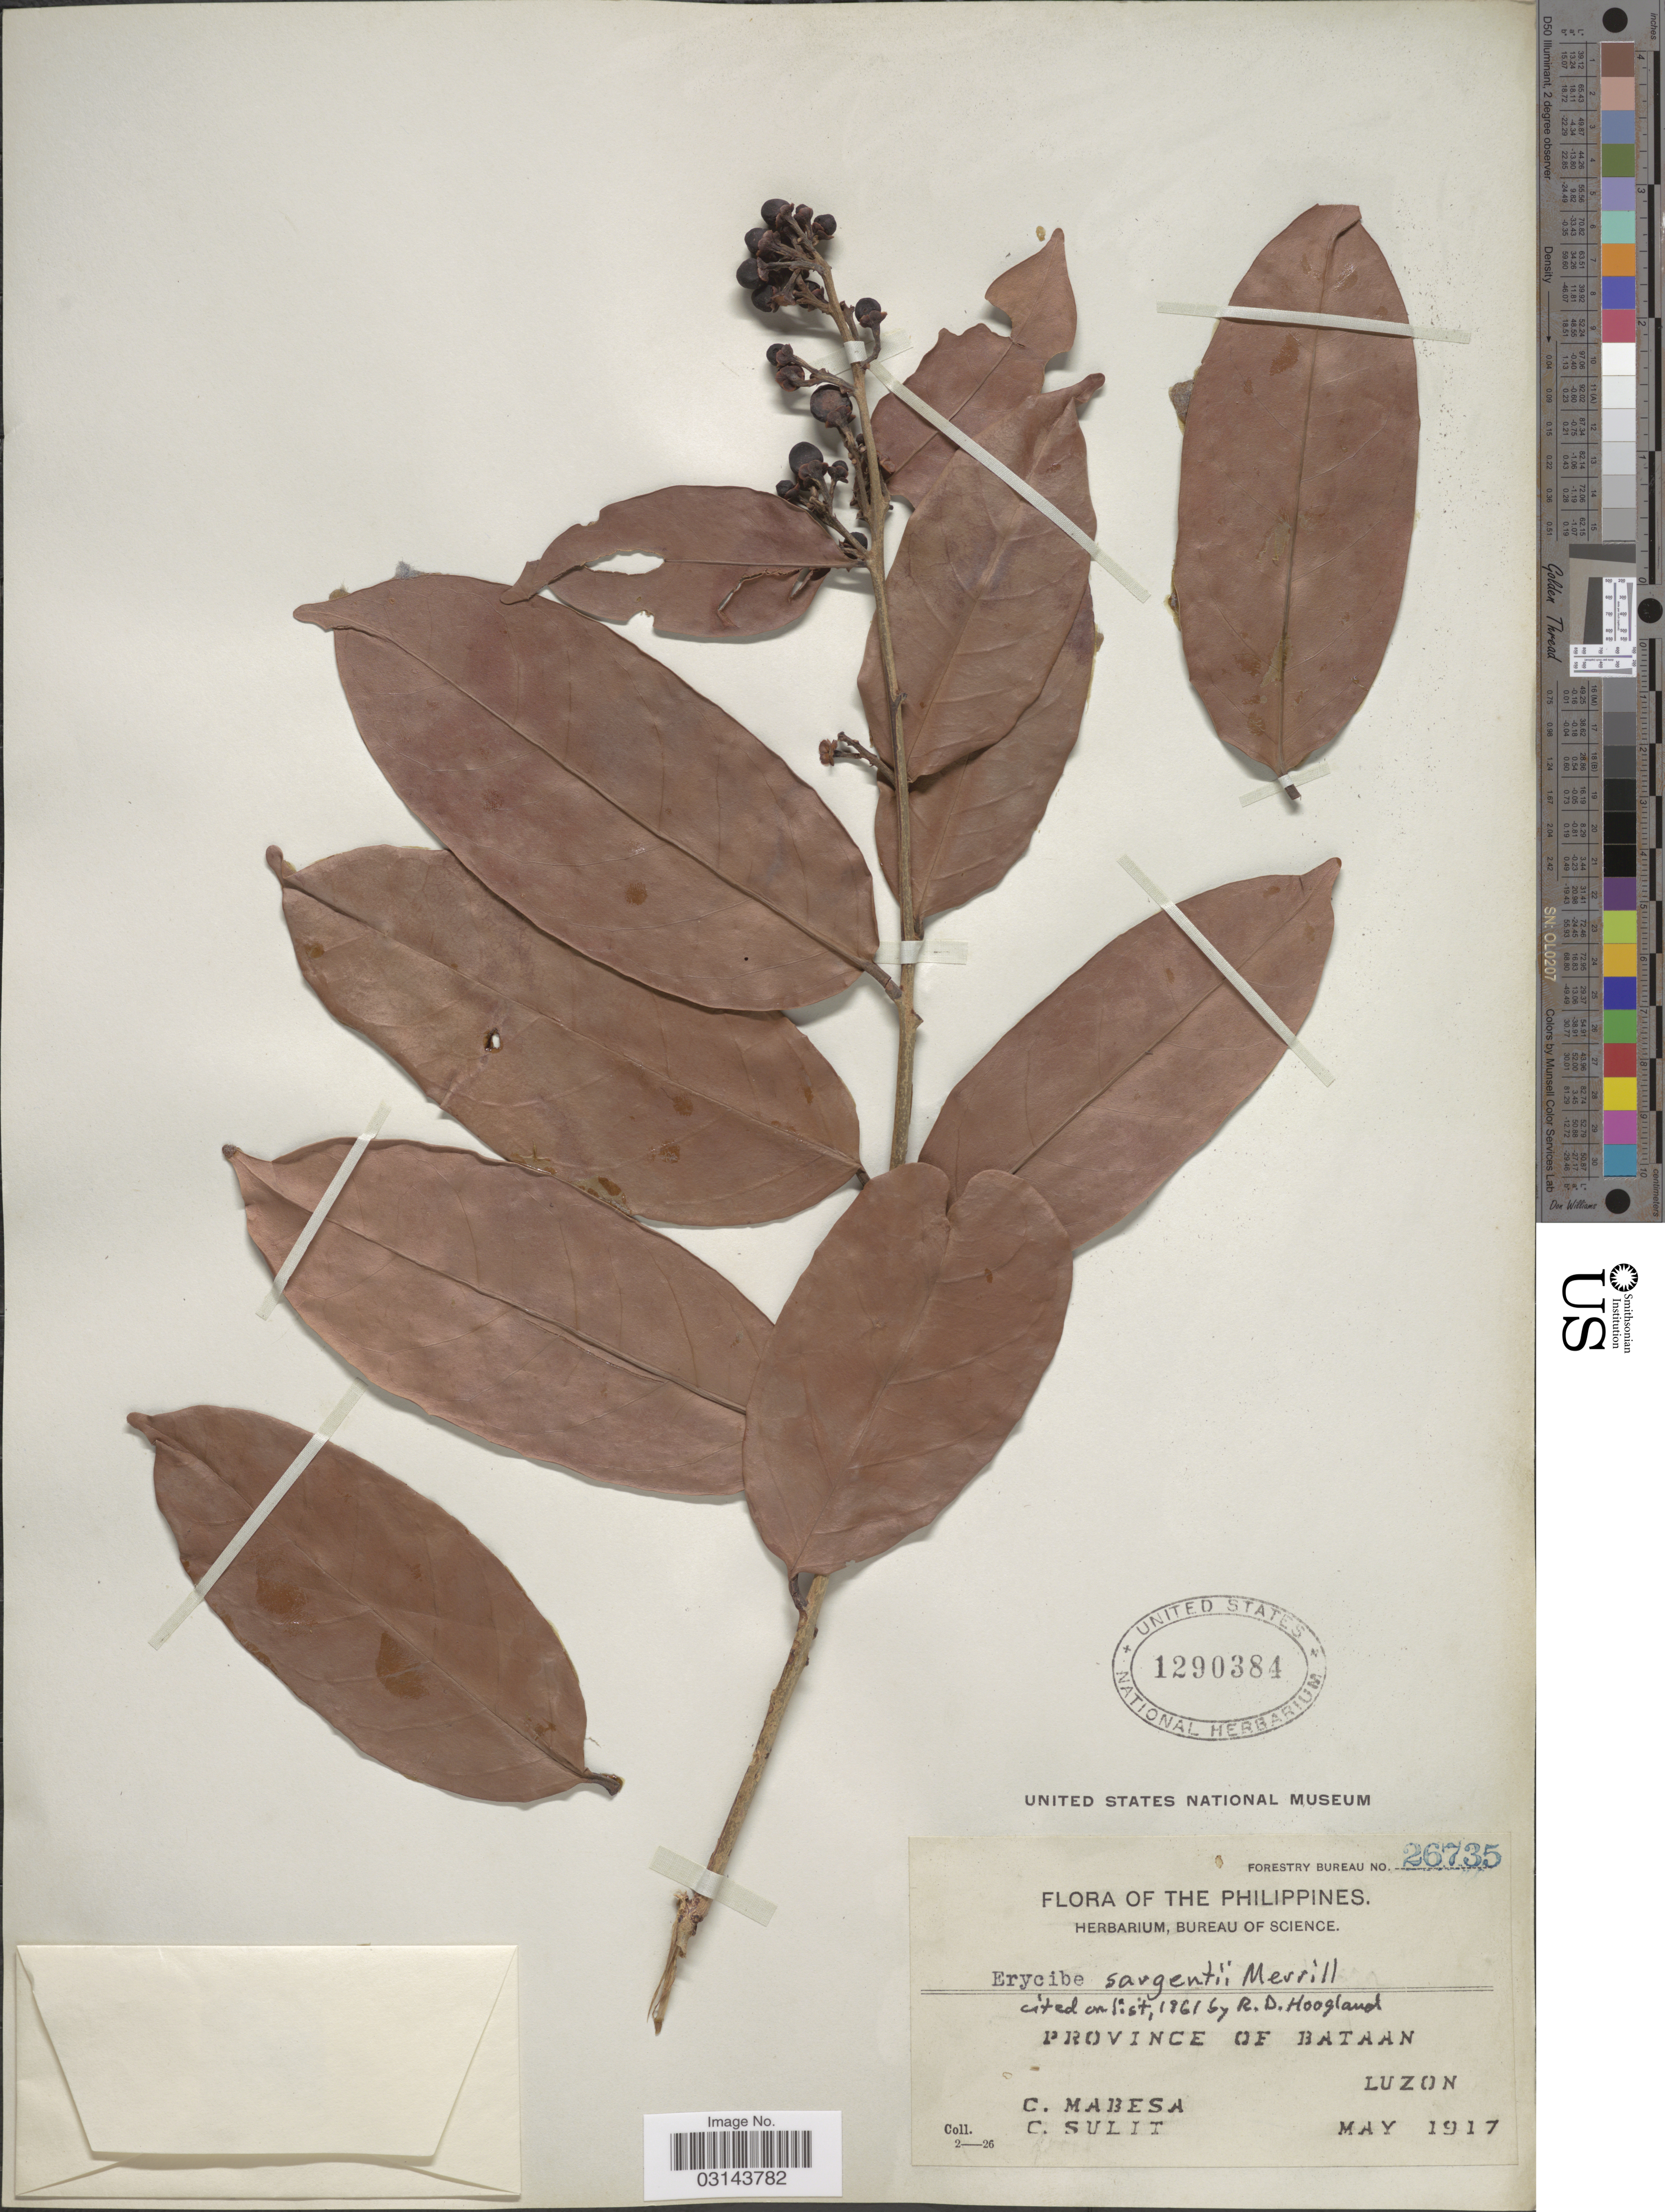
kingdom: Plantae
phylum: Tracheophyta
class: Magnoliopsida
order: Solanales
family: Convolvulaceae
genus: Erycibe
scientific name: Erycibe sargentii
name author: Merr.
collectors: C. Mabesa & C. Sulit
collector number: Forestry Bureau 26735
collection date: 1917-05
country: Philippines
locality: Province of Bataan Luzon.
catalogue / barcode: US 1290384